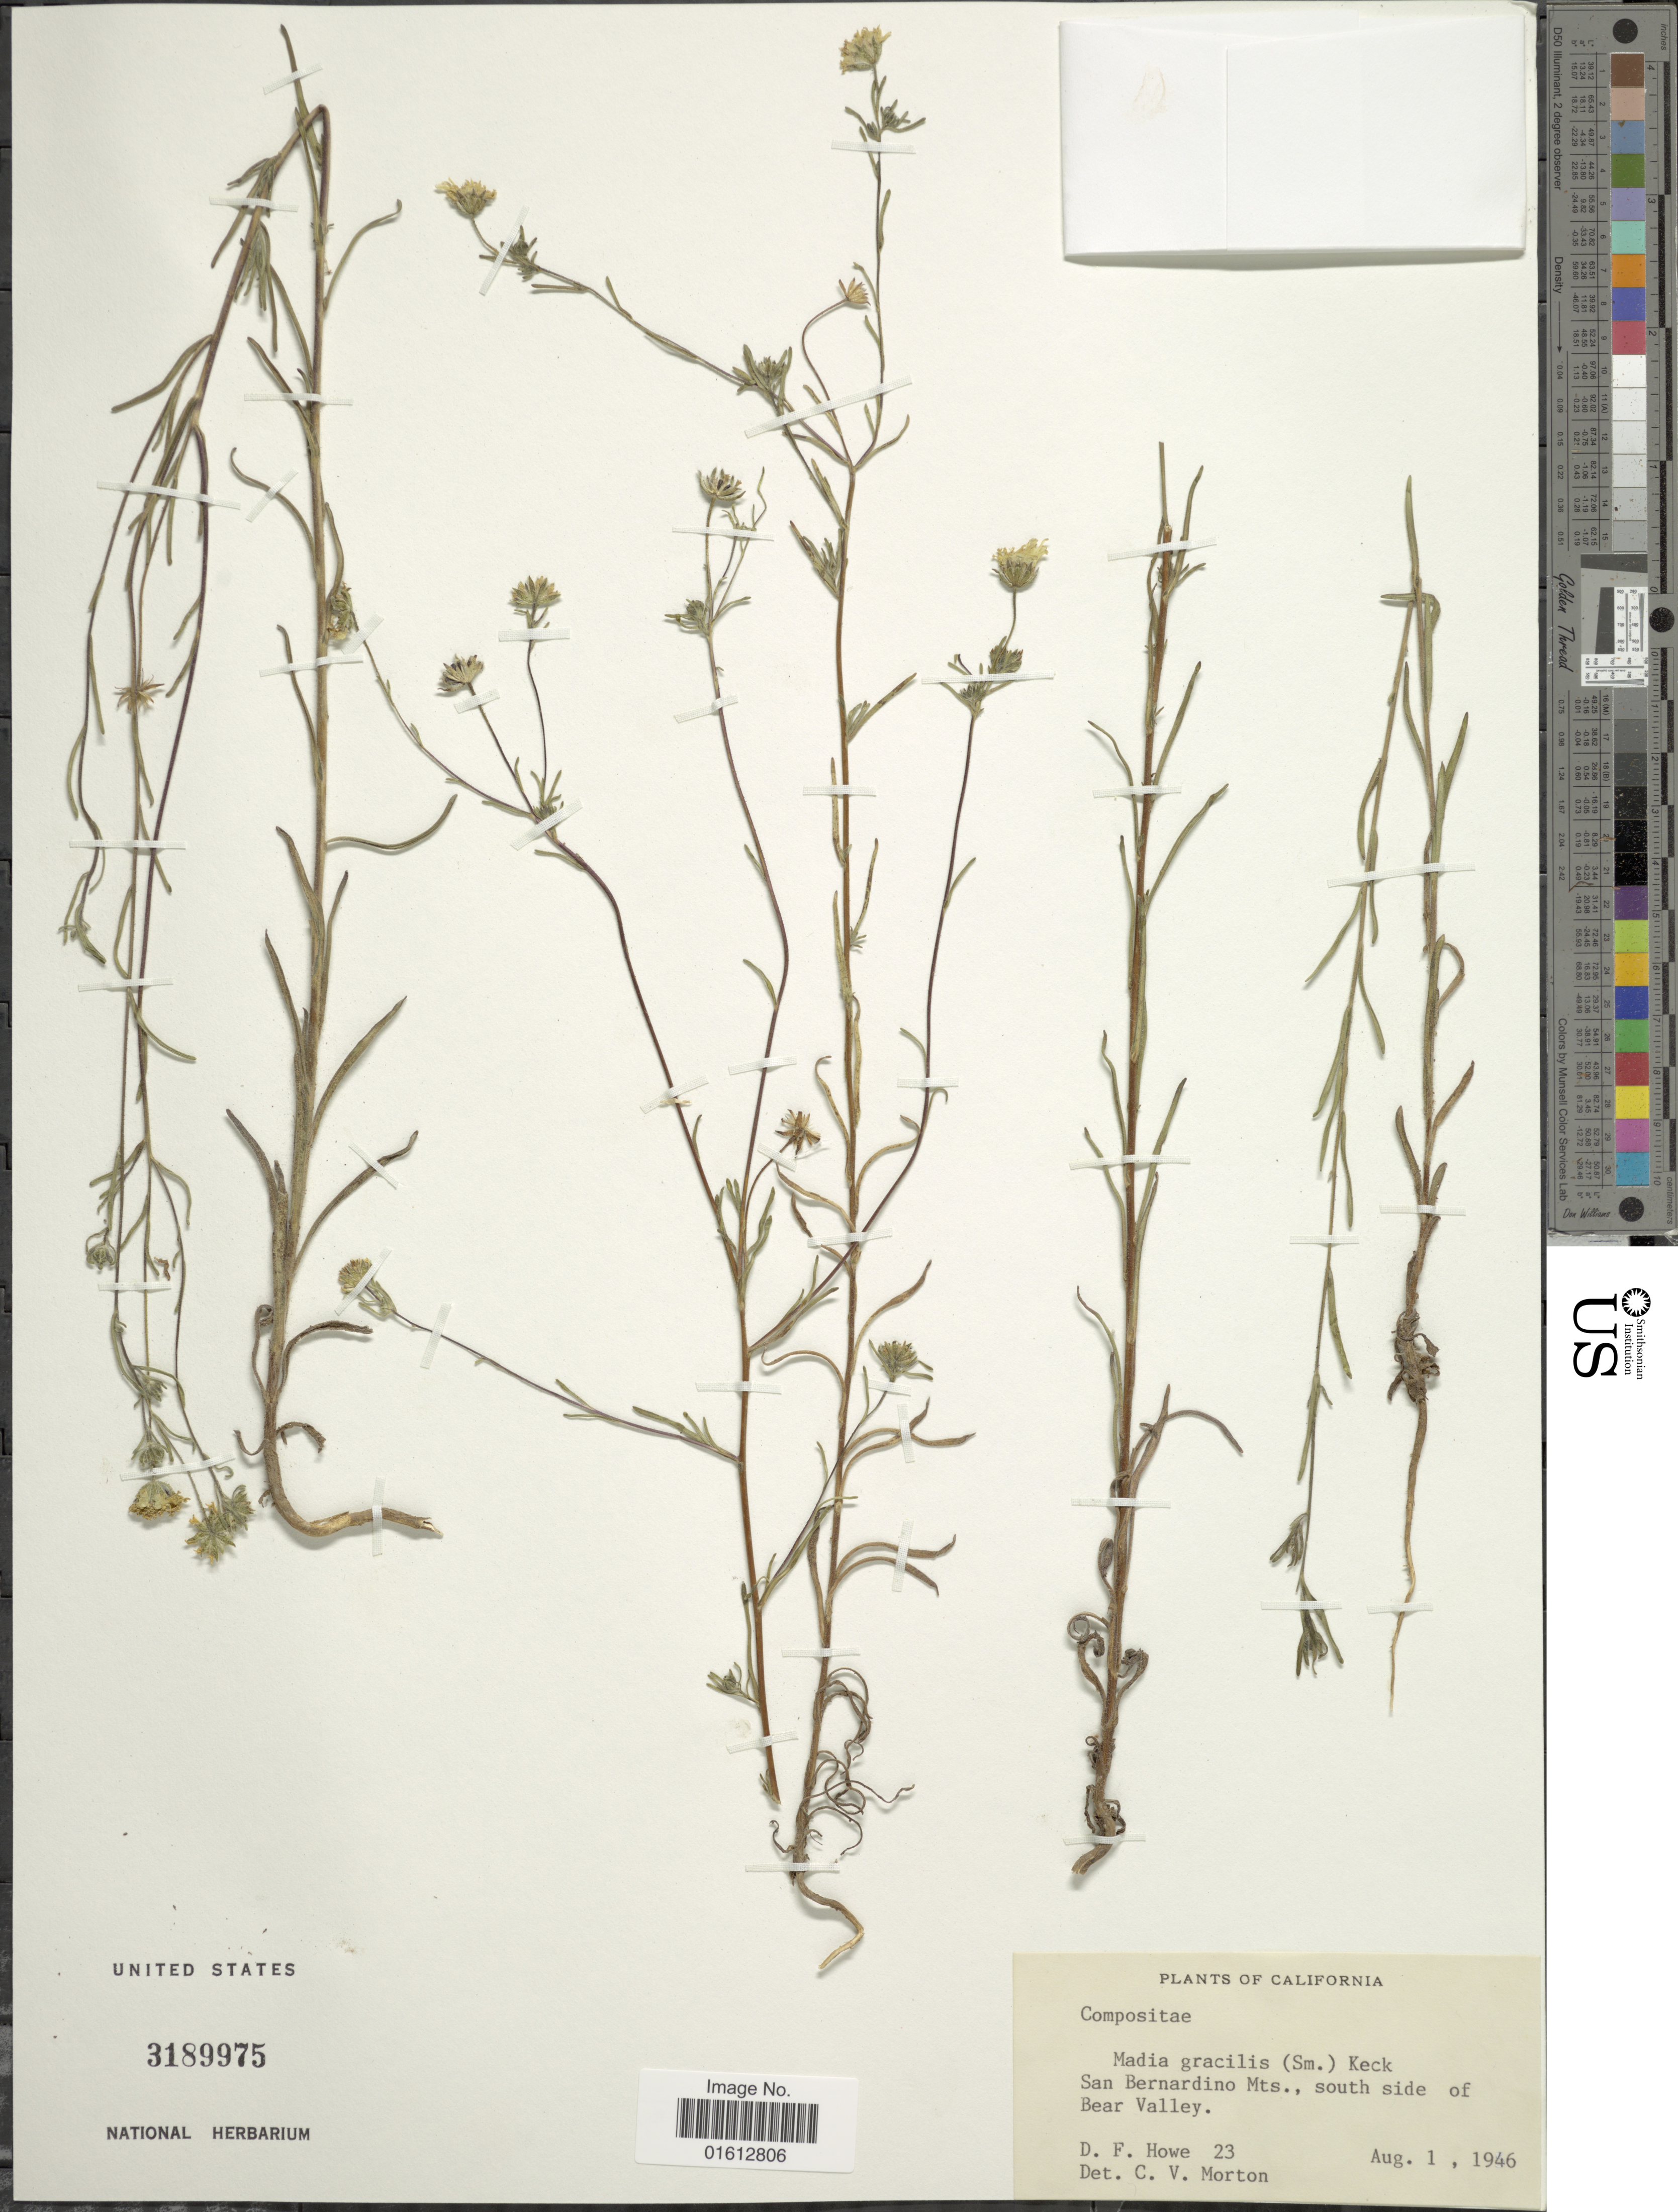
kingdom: Plantae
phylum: Tracheophyta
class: Magnoliopsida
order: Asterales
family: Asteraceae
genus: Madia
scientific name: Madia gracilis subsp. gracilis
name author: (Sm.) D.D. Keck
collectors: D. Howe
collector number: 23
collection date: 1946-08-01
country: United States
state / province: California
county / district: San Bernardino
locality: California, San Bernardino Mts., south side of Bear valley.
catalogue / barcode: US 3189975